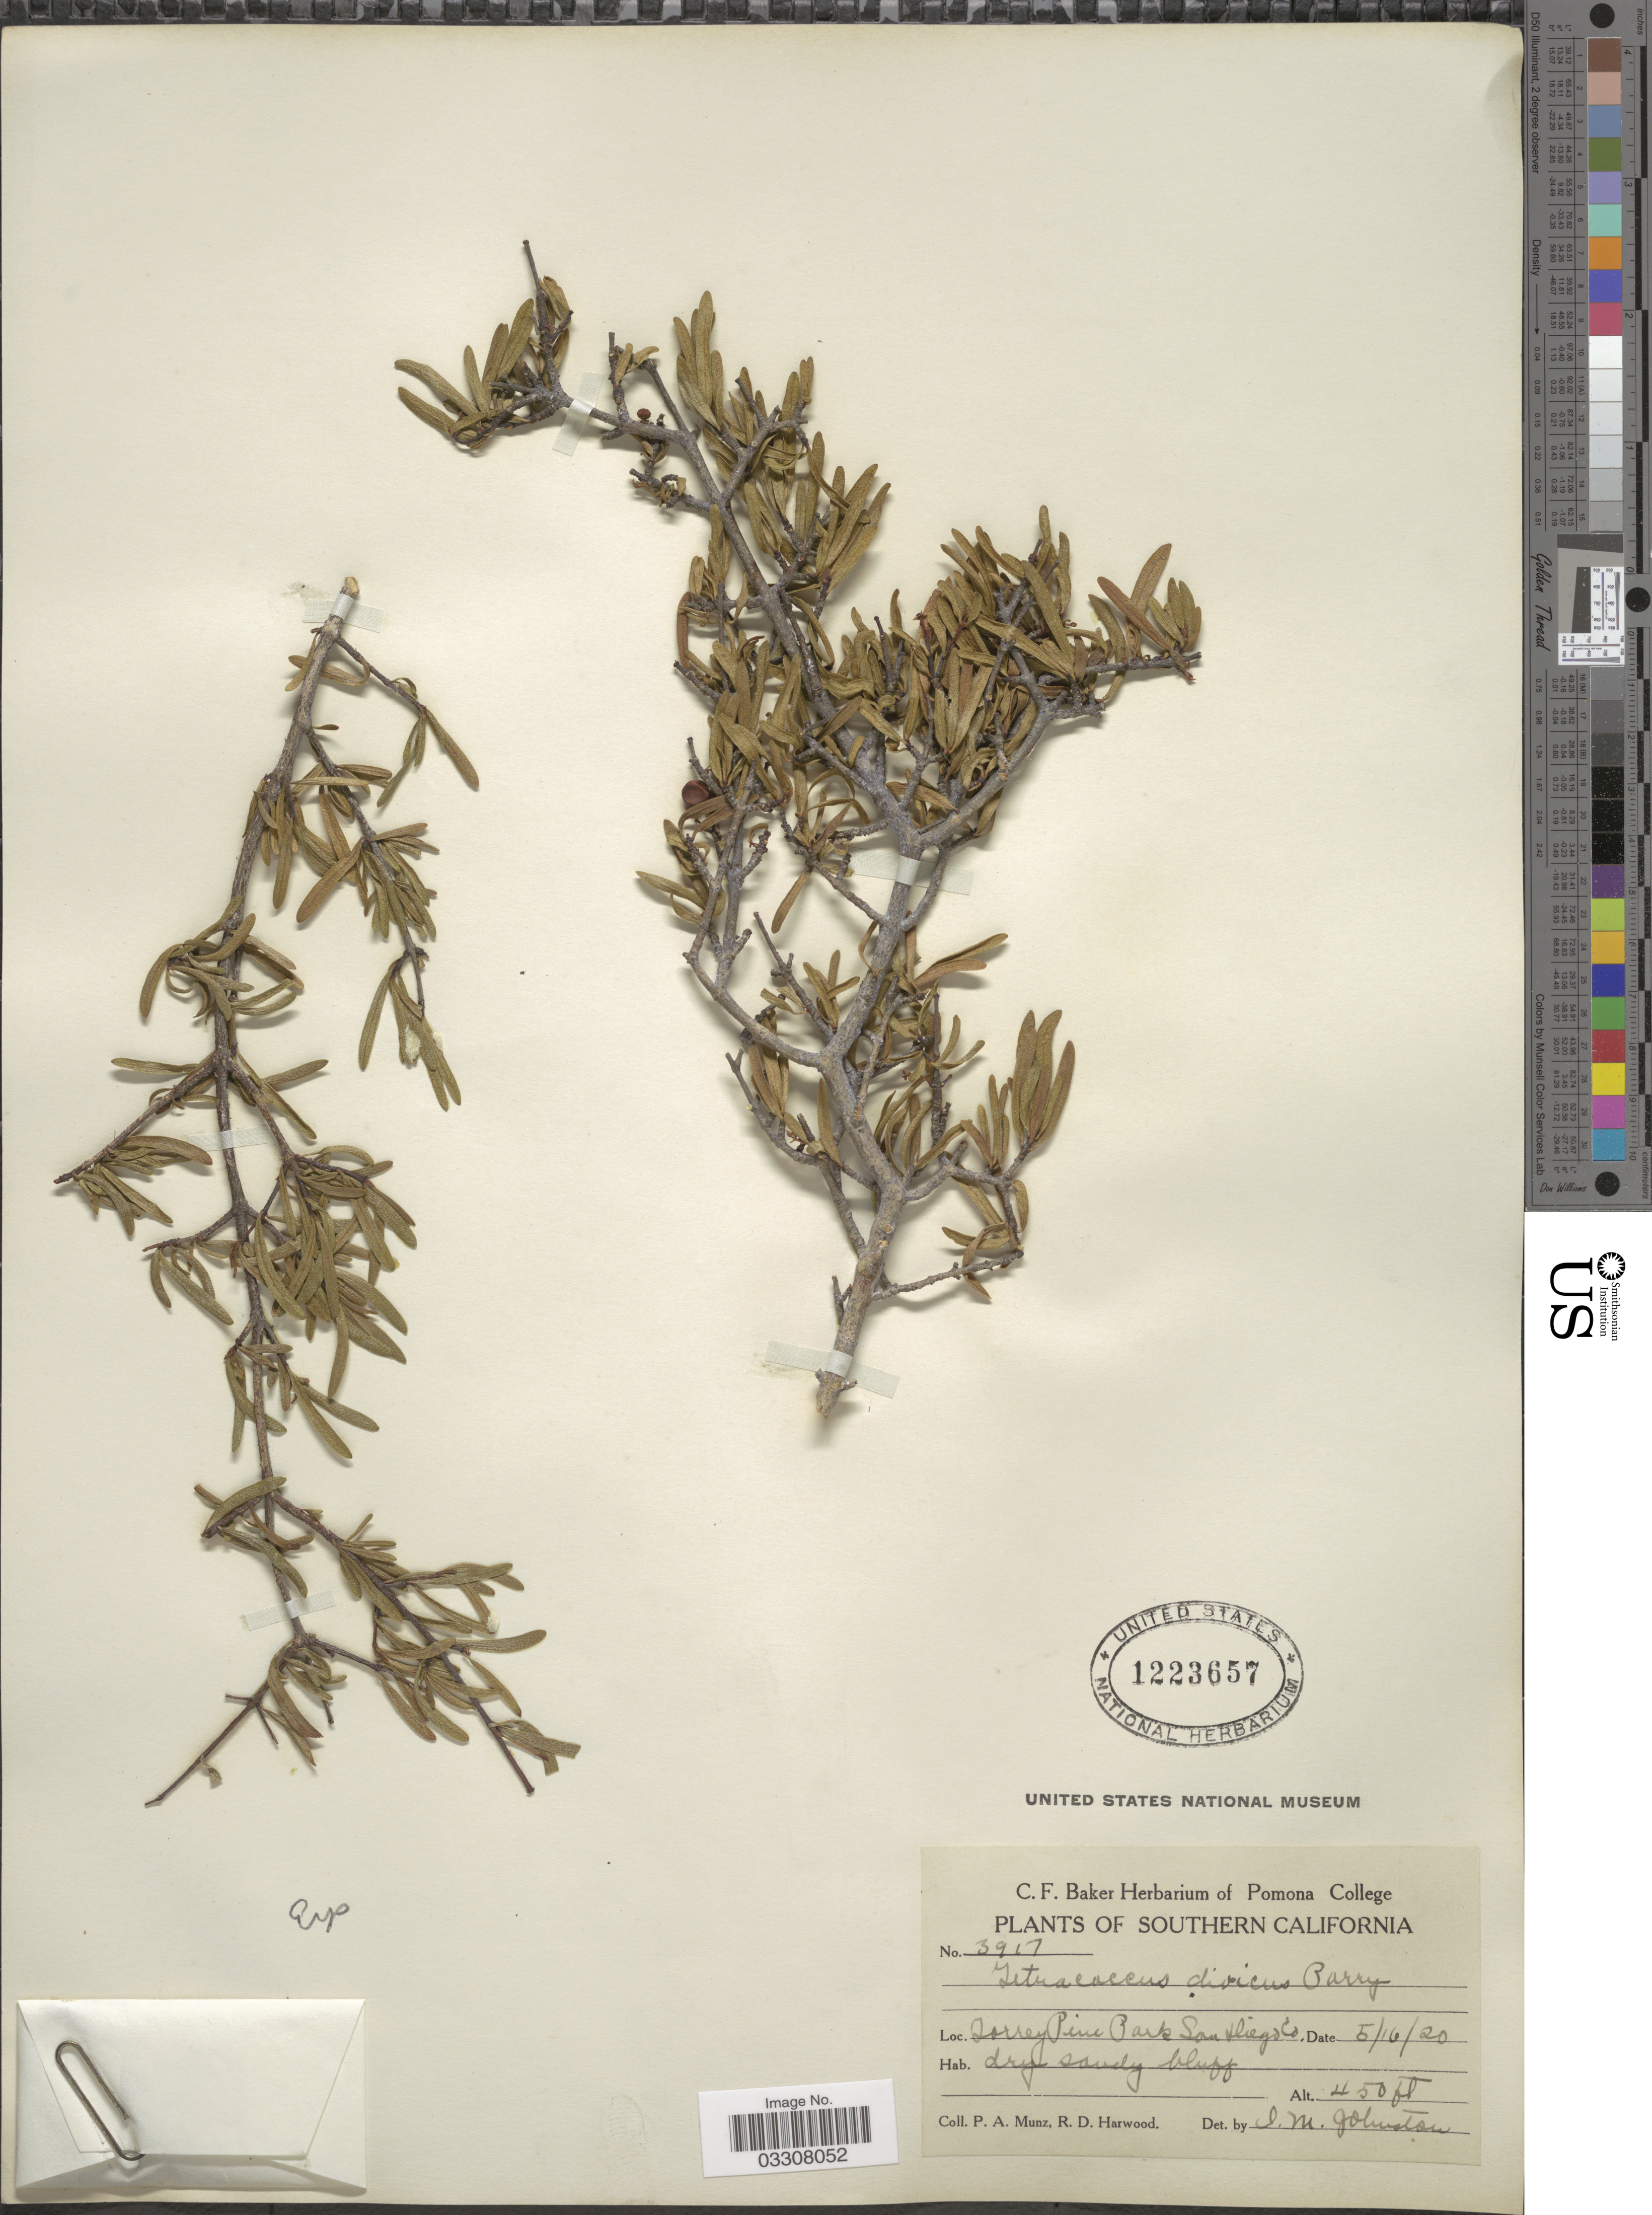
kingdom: Plantae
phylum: Tracheophyta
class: Magnoliopsida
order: Sapindales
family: Rutaceae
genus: Cneoridium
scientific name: Cneoridium dumosum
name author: (Nutt. ex Torr. & A. Gray) Hook. f. ex Baill.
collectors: P. A. Munz & R. Harwood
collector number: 3917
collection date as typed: Transcribed d/m/y: 16/5/20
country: United States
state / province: California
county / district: San Diego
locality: Southern California. Torrey Pine Park. San Diego Co.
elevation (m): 137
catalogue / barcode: US 1223657